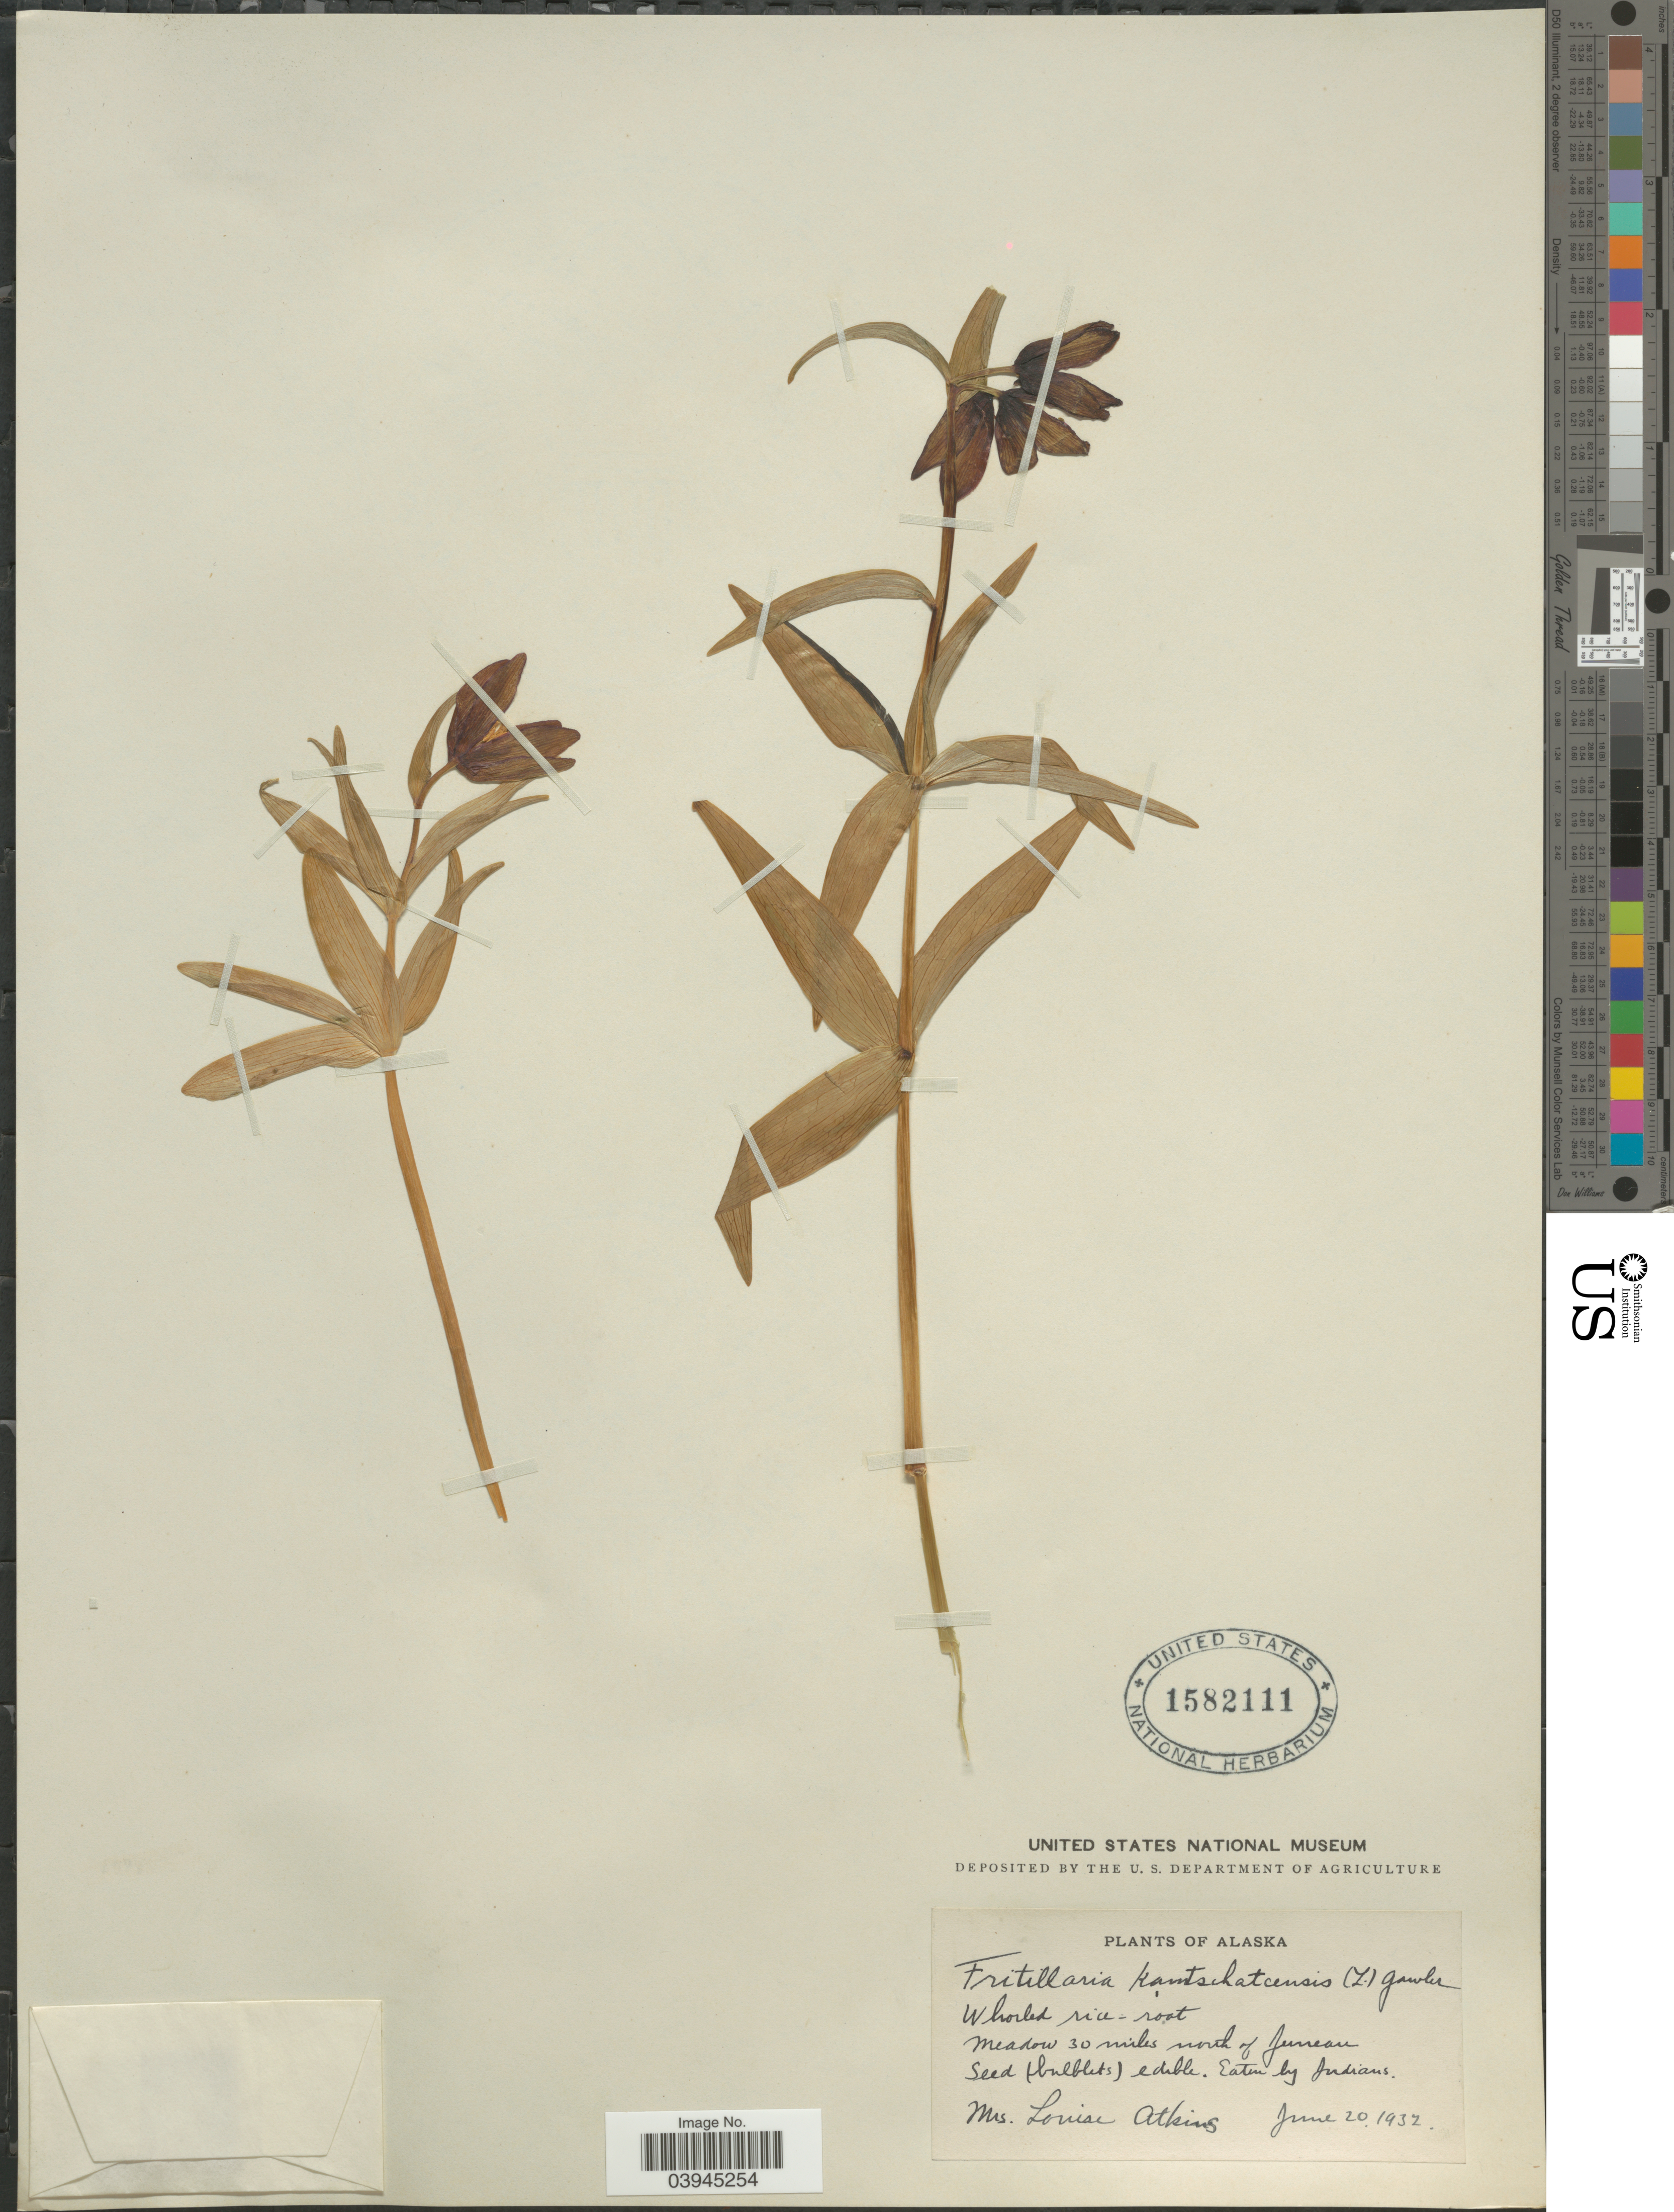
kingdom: Plantae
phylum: Tracheophyta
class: Liliopsida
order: Liliales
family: Liliaceae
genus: Fritillaria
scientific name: Fritillaria camschatcensis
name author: (L.) Ker Gawl.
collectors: L. Atkins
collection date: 1932-06-20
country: United States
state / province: Alaska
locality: Meadow 30 miles north of Juneau.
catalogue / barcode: US 1582111